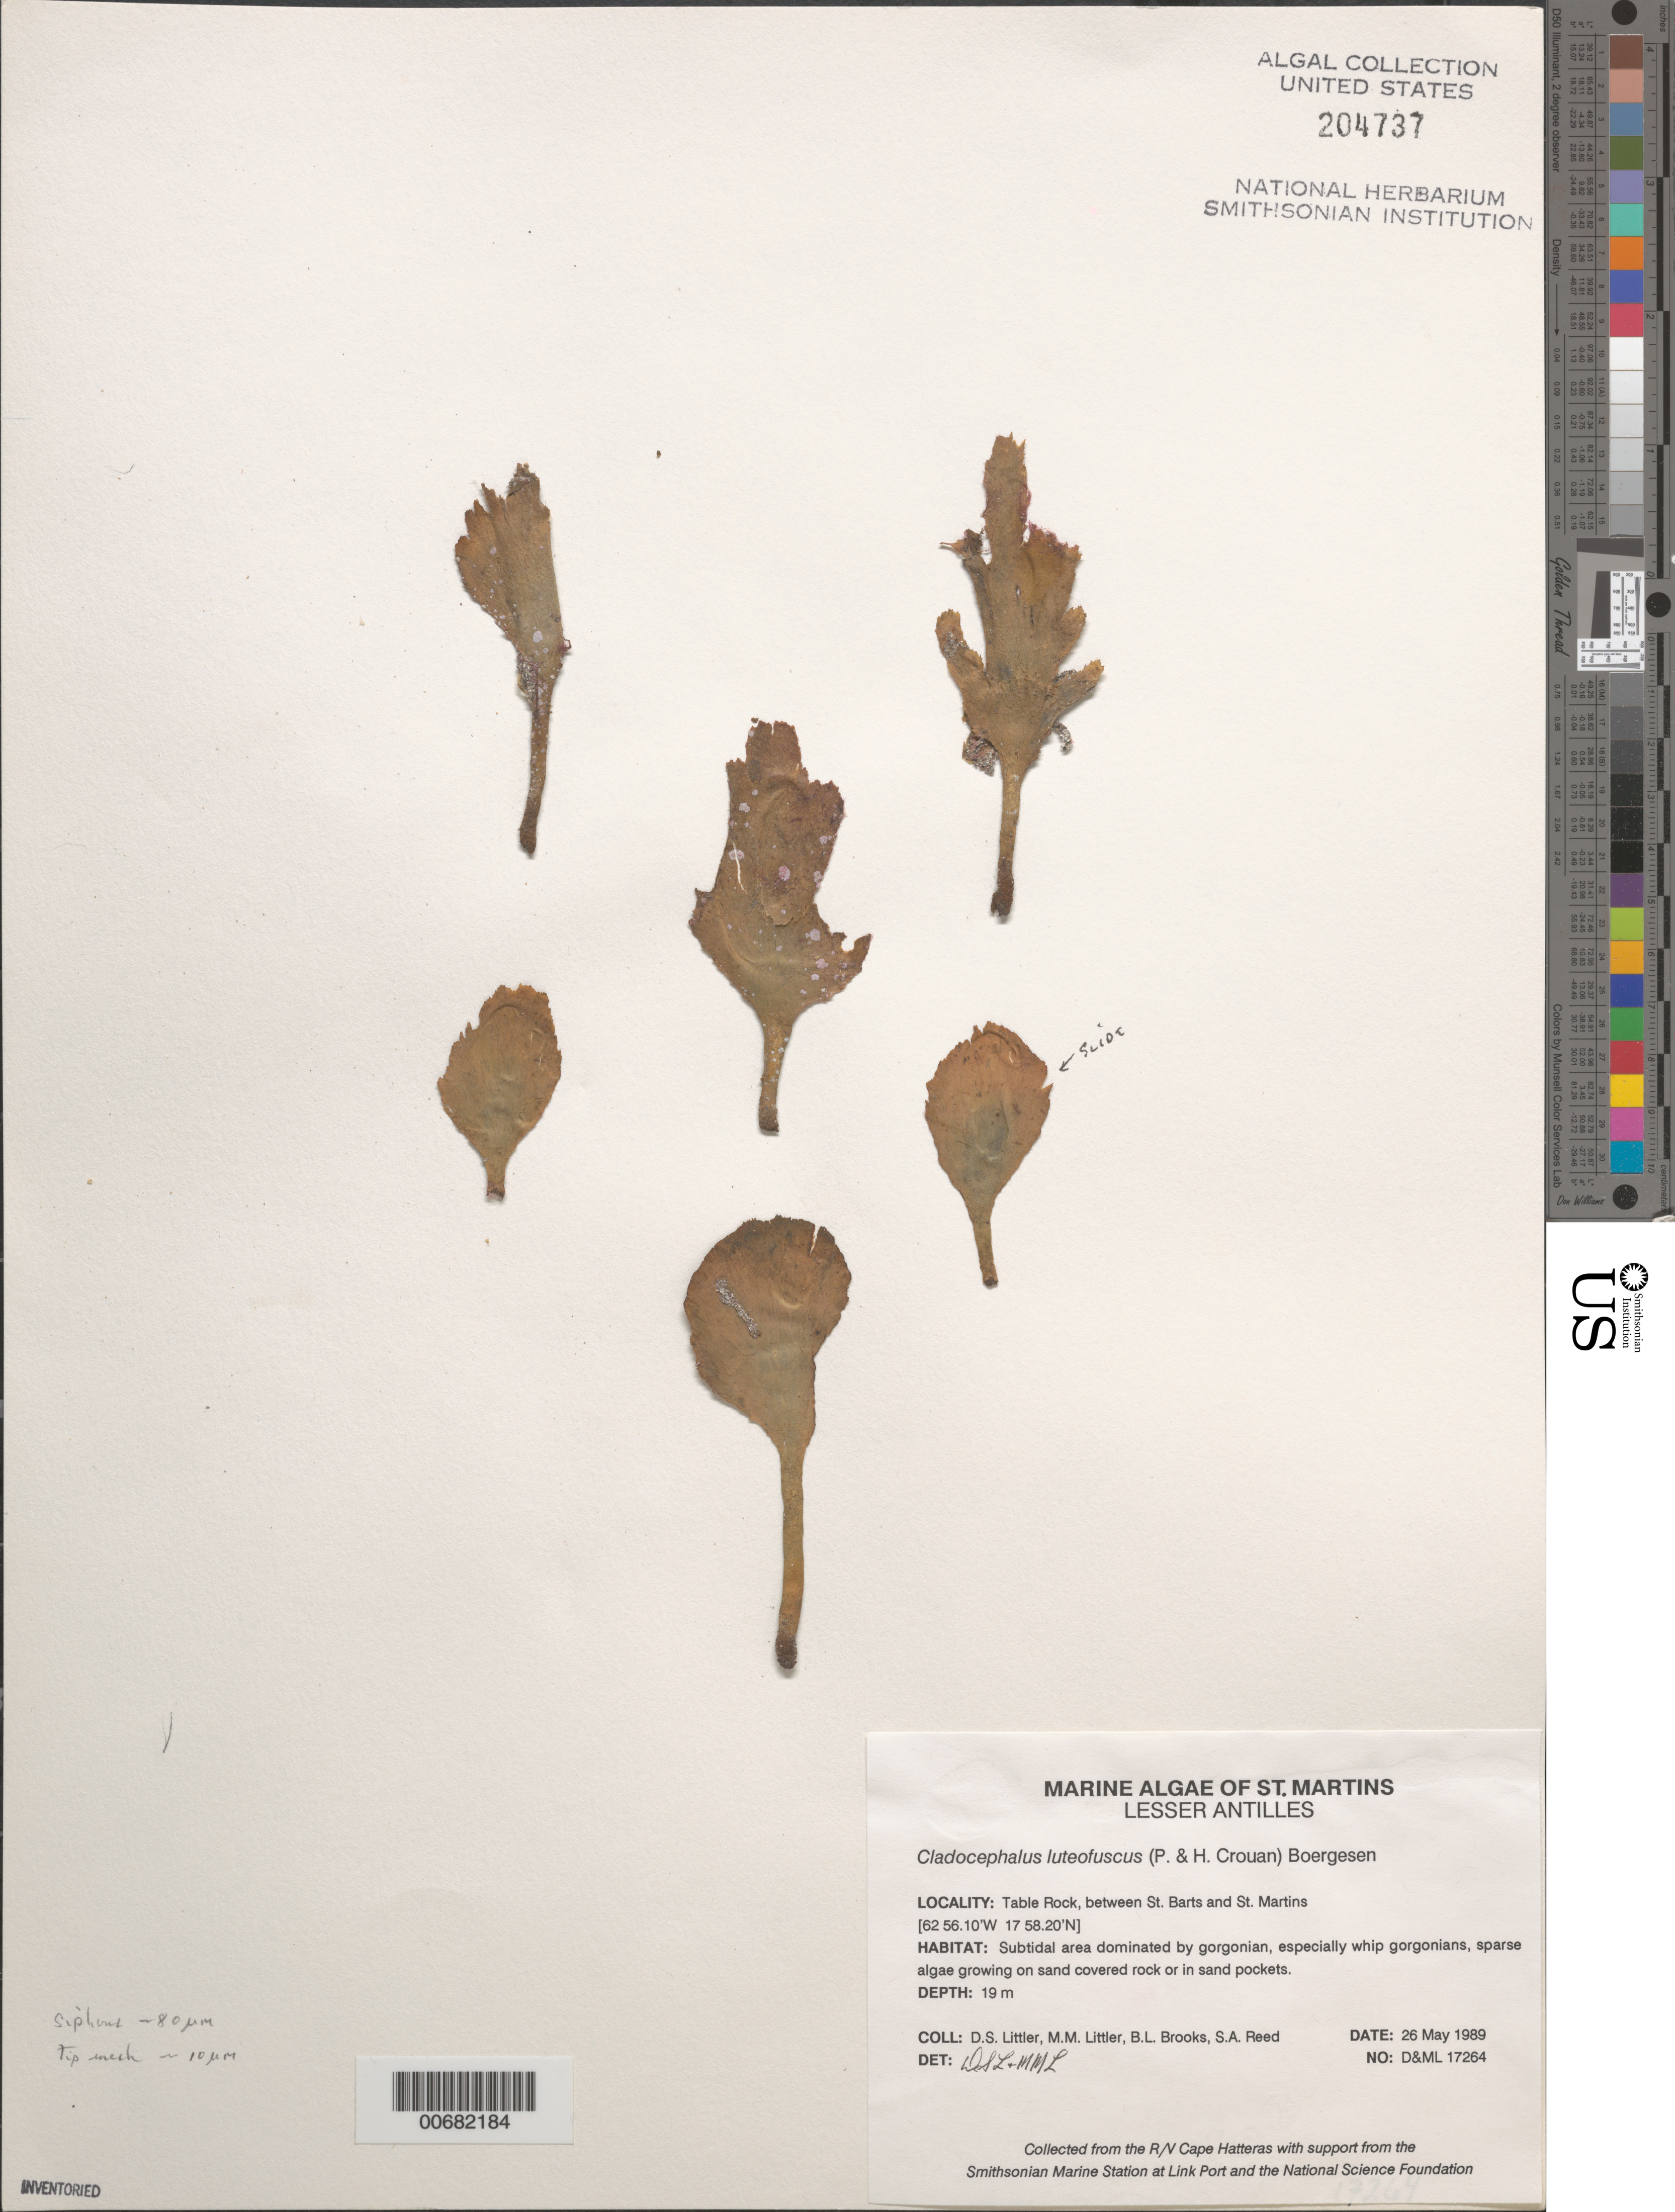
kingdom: Plantae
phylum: Chlorophyta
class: Ulvophyceae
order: Bryopsidales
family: Dichotomosiphonaceae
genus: Cladocephalus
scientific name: Cladocephalus luteofuscus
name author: (P. Crouan & H. Crouan) Børgesen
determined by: Littler, D. S.; Littler, M. M.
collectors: D. S. Littler, M. M. Littler, B. Brooks & S. Reed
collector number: D&ML 17264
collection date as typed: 26 May 1989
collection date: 1989-05-26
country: Saint Barthélemy / Sint Maartin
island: St. Barthélemy / Sint Maarten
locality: Table Rock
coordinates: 17 58.20' N, 62 56.10' W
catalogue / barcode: US 204737